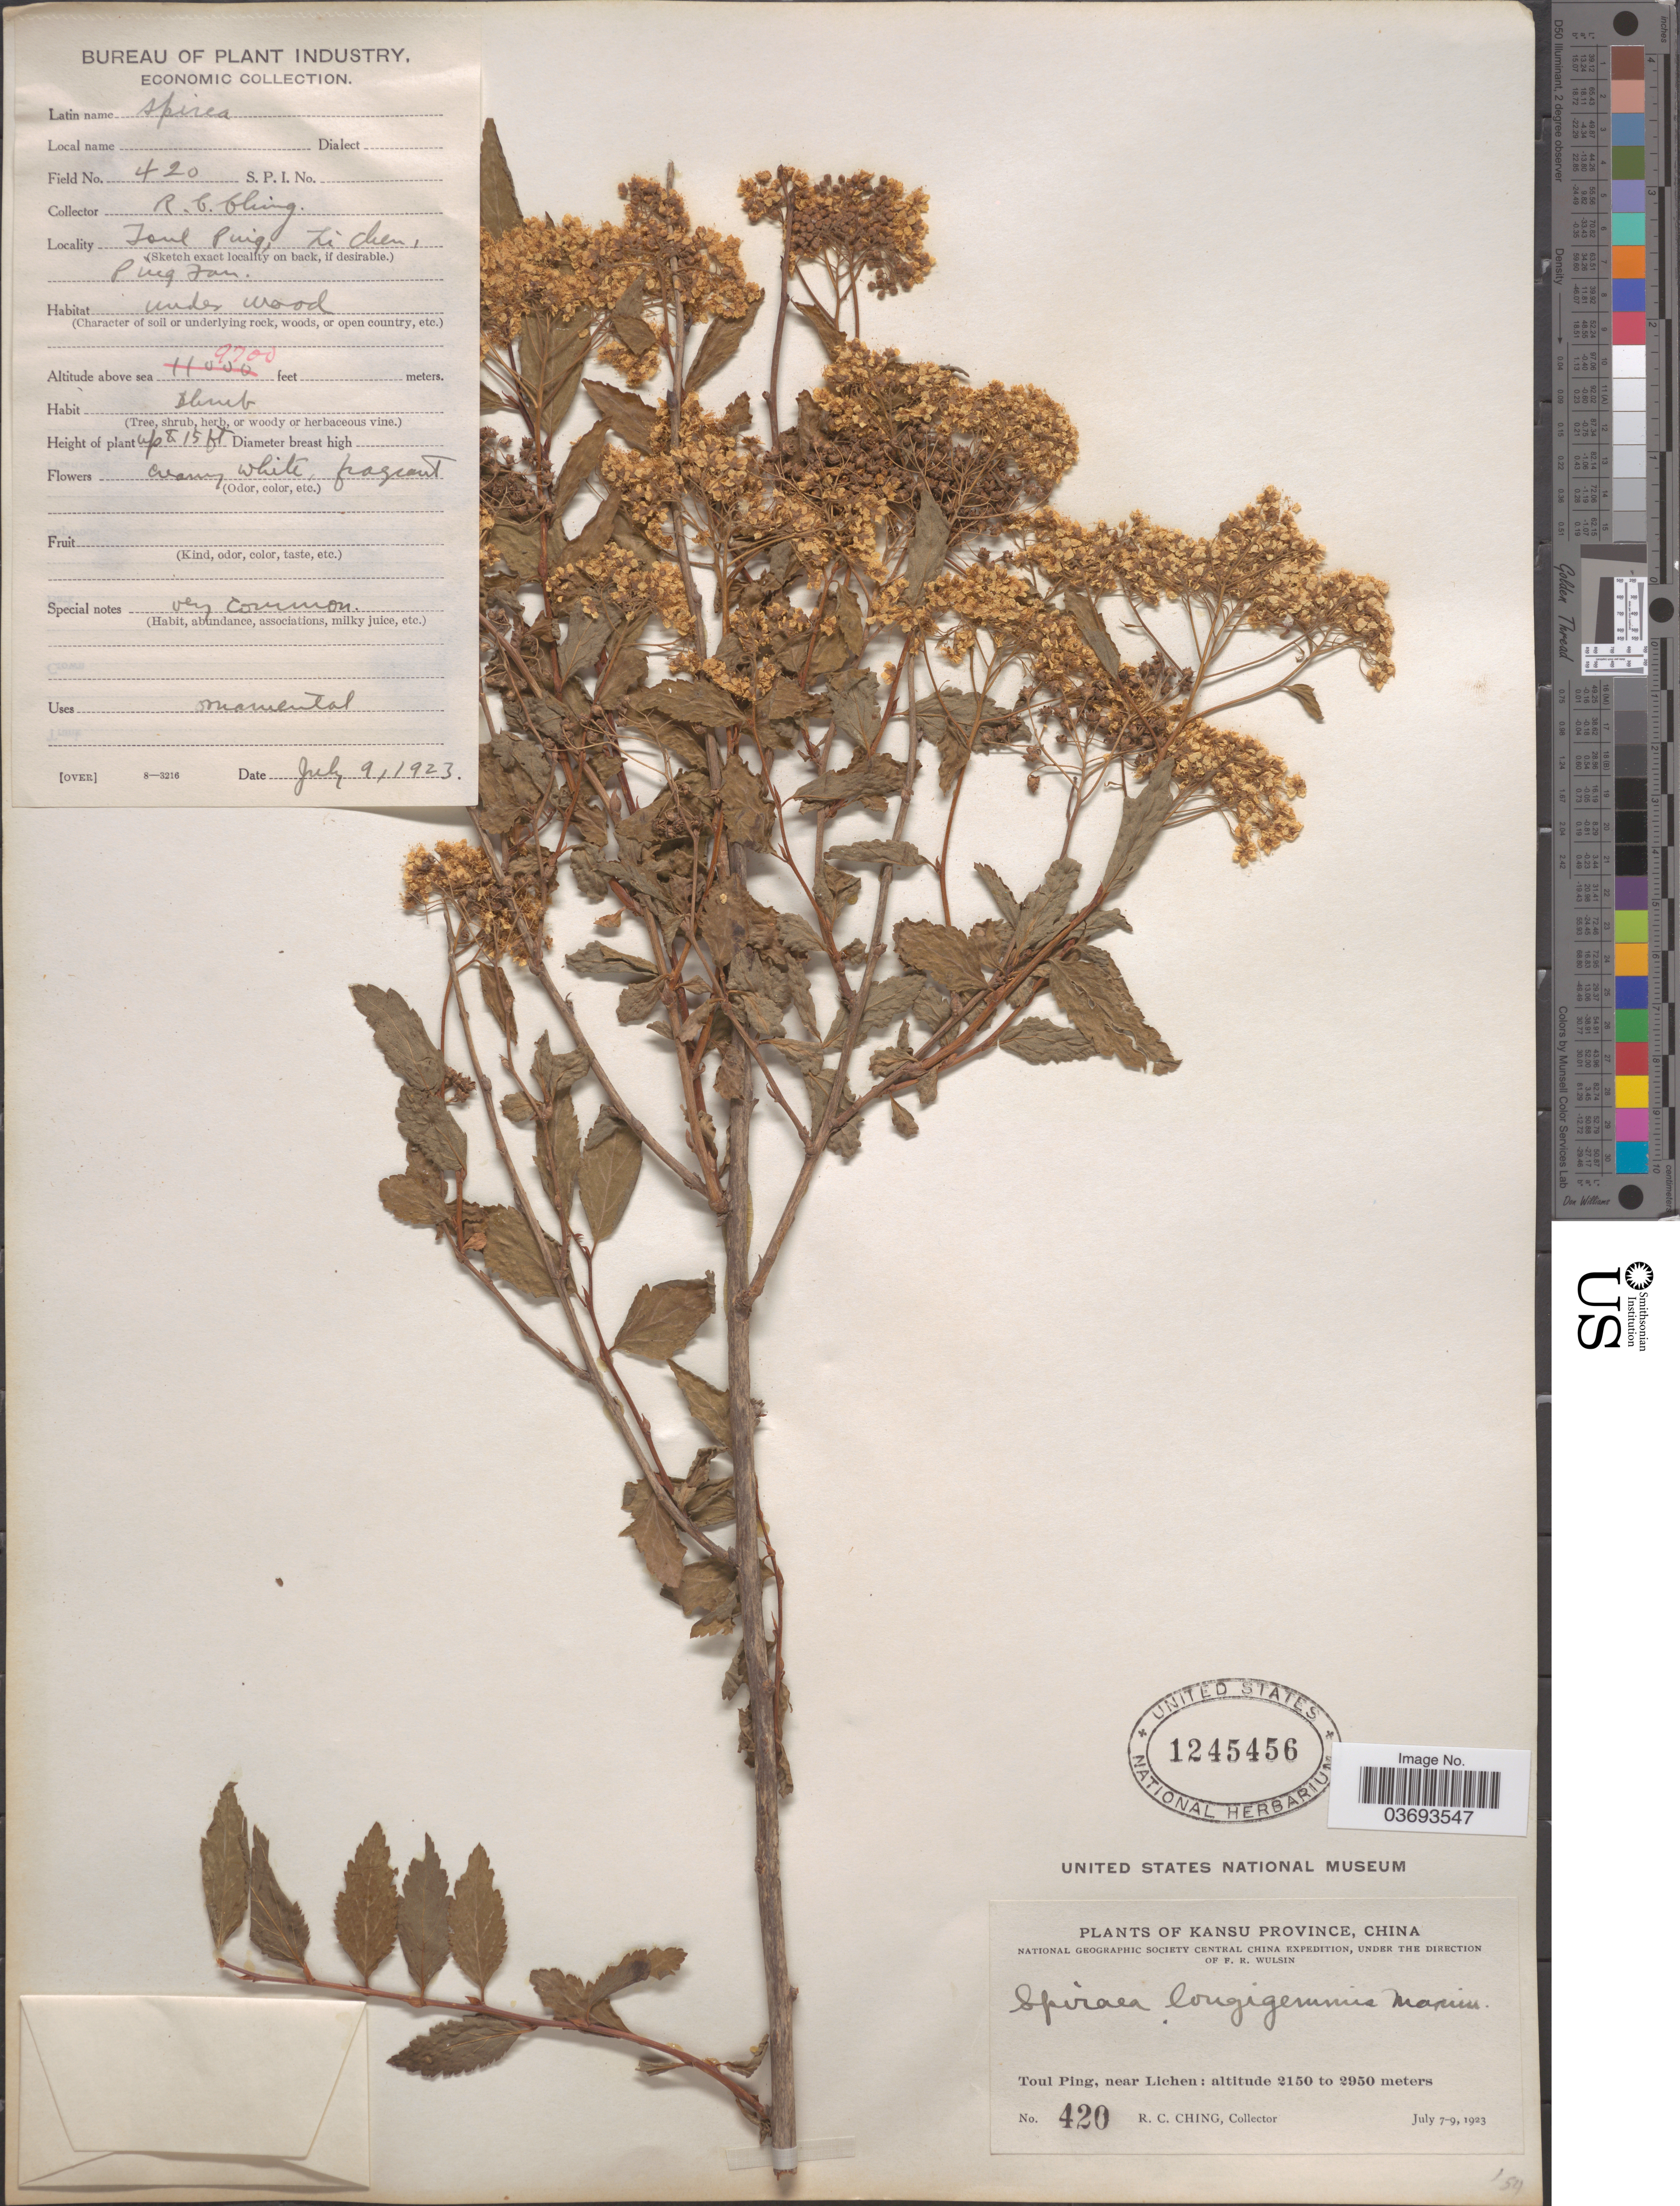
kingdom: Plantae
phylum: Tracheophyta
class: Magnoliopsida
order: Rosales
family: Rosaceae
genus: Spiraea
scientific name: Spiraea longigemmis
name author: Maxim.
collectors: R. C. Ching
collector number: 420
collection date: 1923-07-09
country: China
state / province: Gansu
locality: Kansu Province. Toul Ping, near Lichen, Ping Fan.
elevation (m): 2957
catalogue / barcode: US 1245456